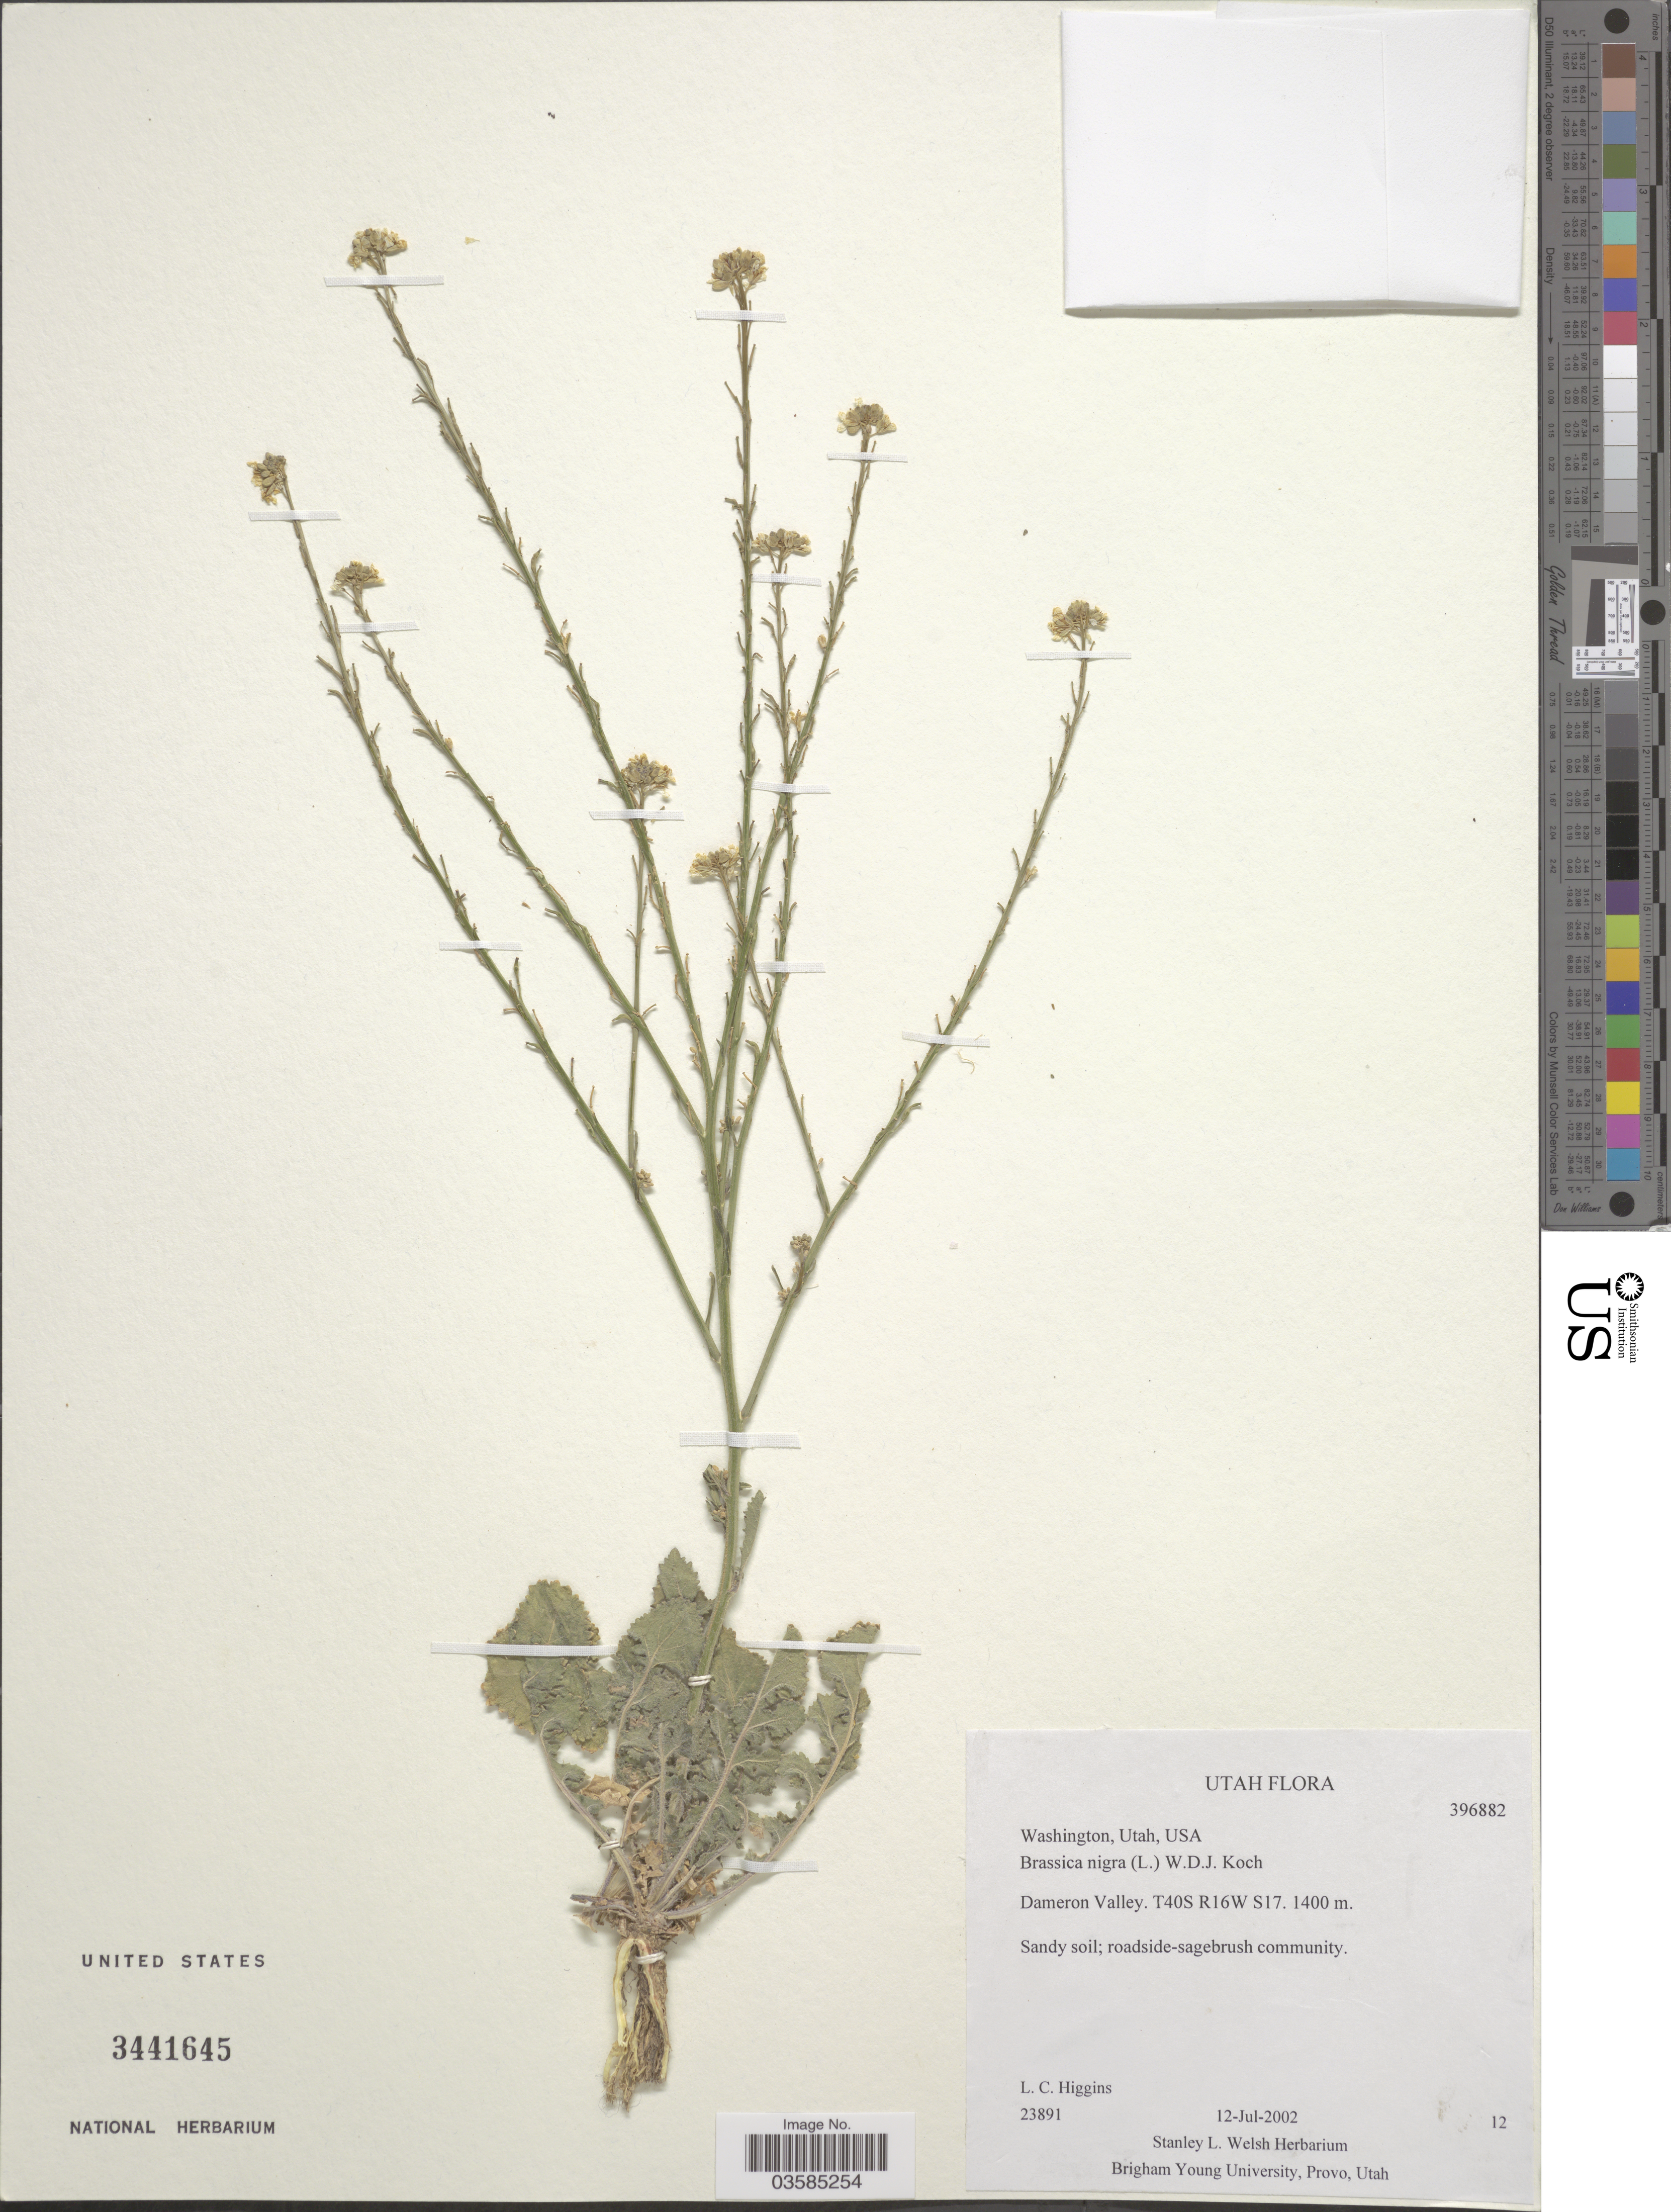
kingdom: Plantae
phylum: Tracheophyta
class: Magnoliopsida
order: Brassicales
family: Brassicaceae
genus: Brassica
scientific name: Brassica nigra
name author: (L.) W.D.J. Koch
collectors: L. Higgins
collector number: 23891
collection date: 2002-07-12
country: United States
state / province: Utah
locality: Dameron Valley. T40S R16W S17. 1400m. Sandy soil; roadside-sagebrush community.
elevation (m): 1400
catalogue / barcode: US 3441645